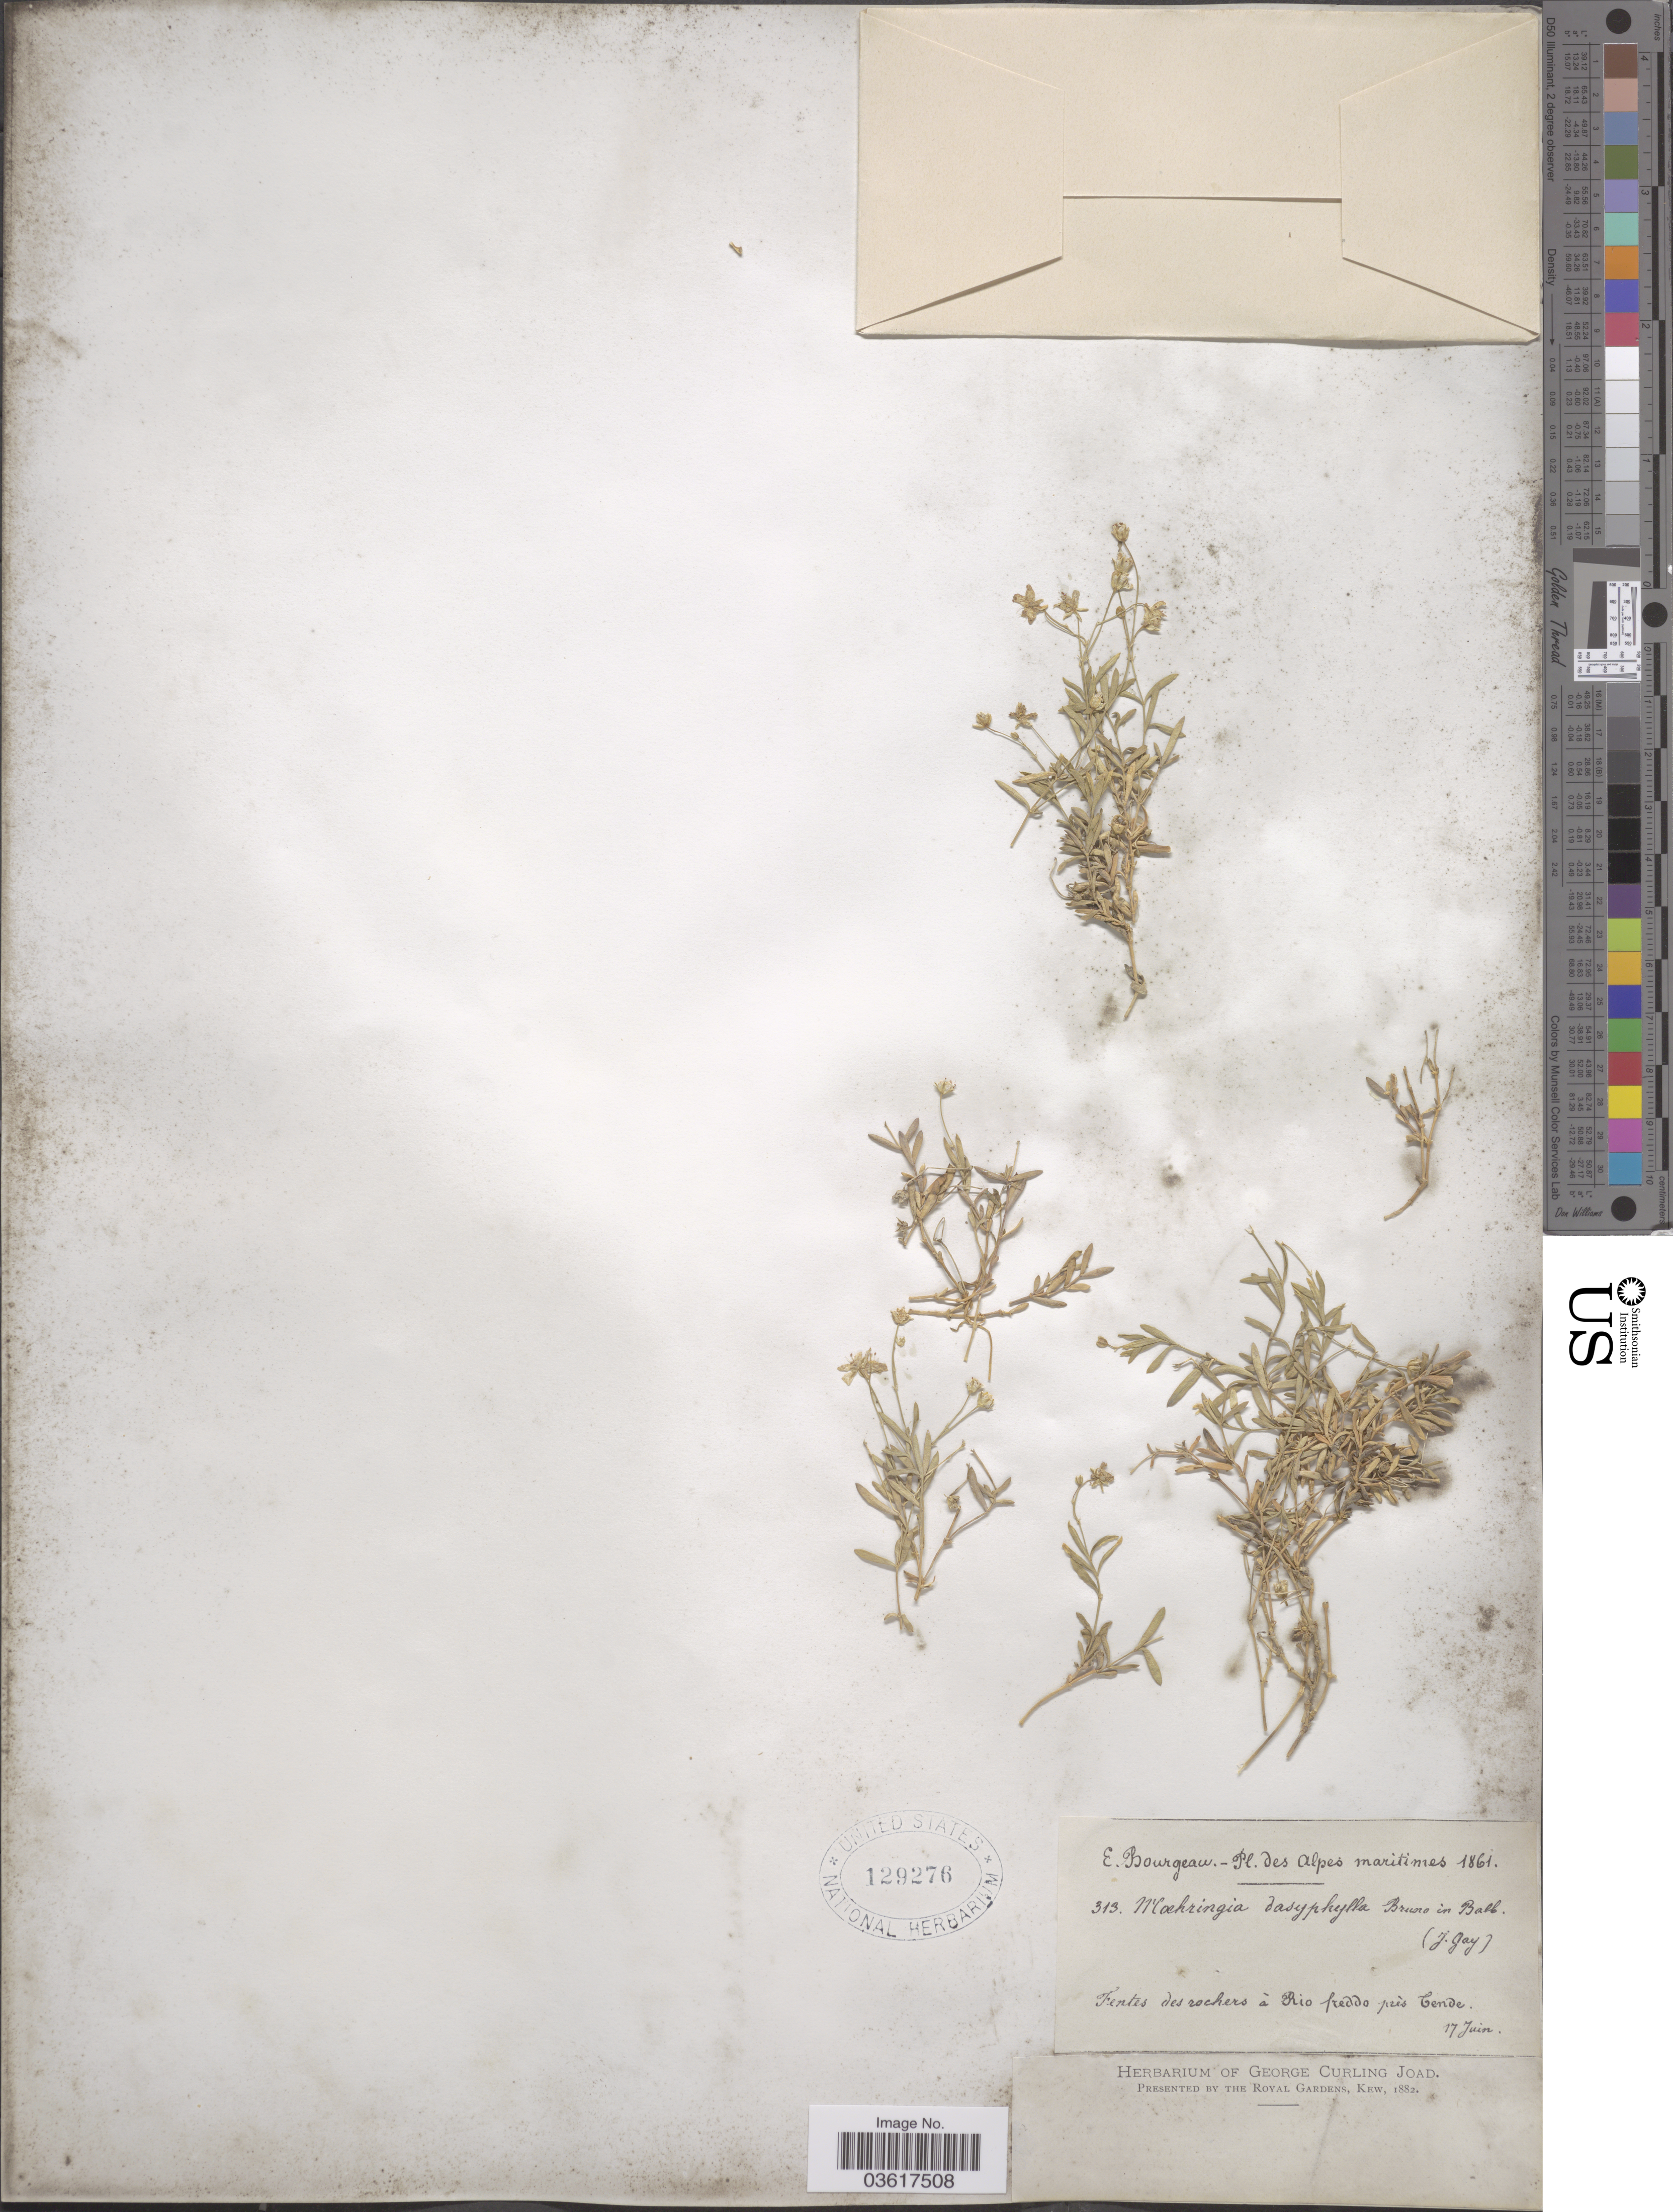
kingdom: Plantae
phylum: Tracheophyta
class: Magnoliopsida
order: Caryophyllales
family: Caryophyllaceae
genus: Moehringia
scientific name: Moehringia dasyphylla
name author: Bruno ex Gren. & Godr.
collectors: E. Bourgeau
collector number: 313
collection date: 1861-06-17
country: France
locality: Alpes martimes. Fentes des rochers à Rio freddo près Tende.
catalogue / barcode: US 129276